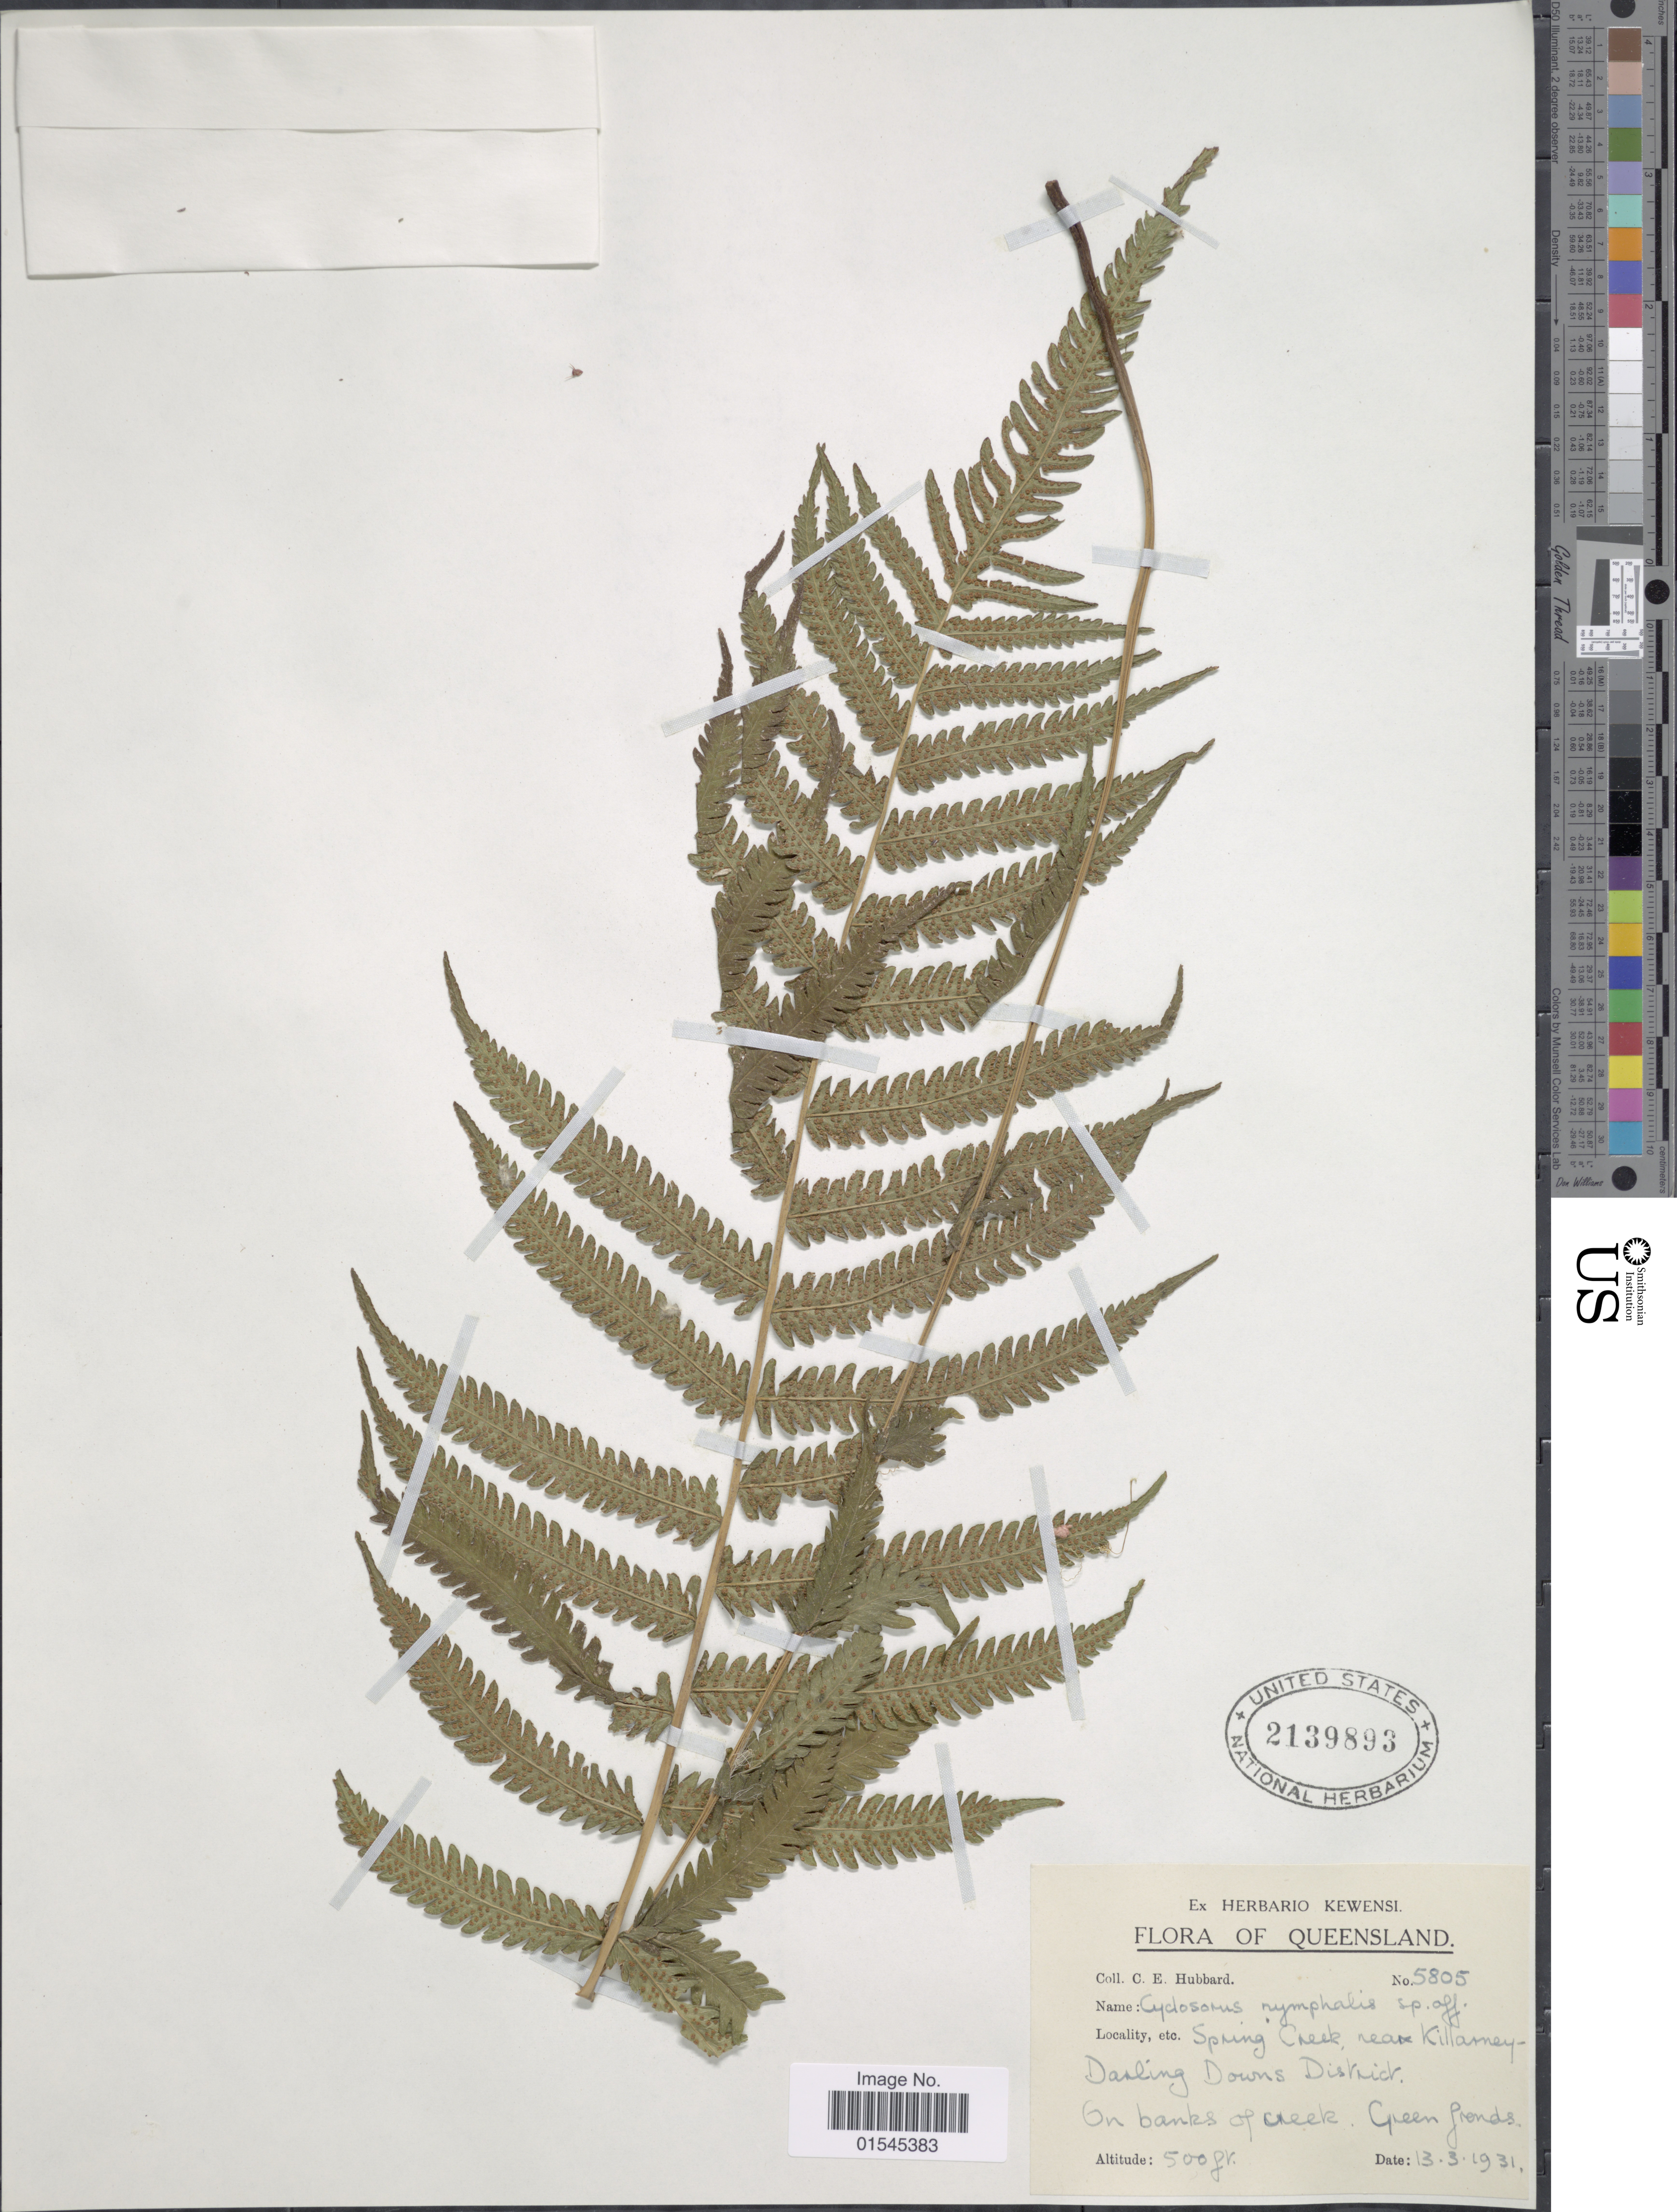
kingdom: Plantae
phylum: Tracheophyta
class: Polypodiopsida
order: Polypodiales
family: Thelypteridaceae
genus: Sphaerostephanos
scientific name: Sphaerostephanos nymphalis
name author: (Copel.) Holttum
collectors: C. E. Hubbard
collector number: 5805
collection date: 1931-03-13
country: Australia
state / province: Queensland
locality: Spring Creek, near Killamey Darling Downs District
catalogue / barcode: US 2139893